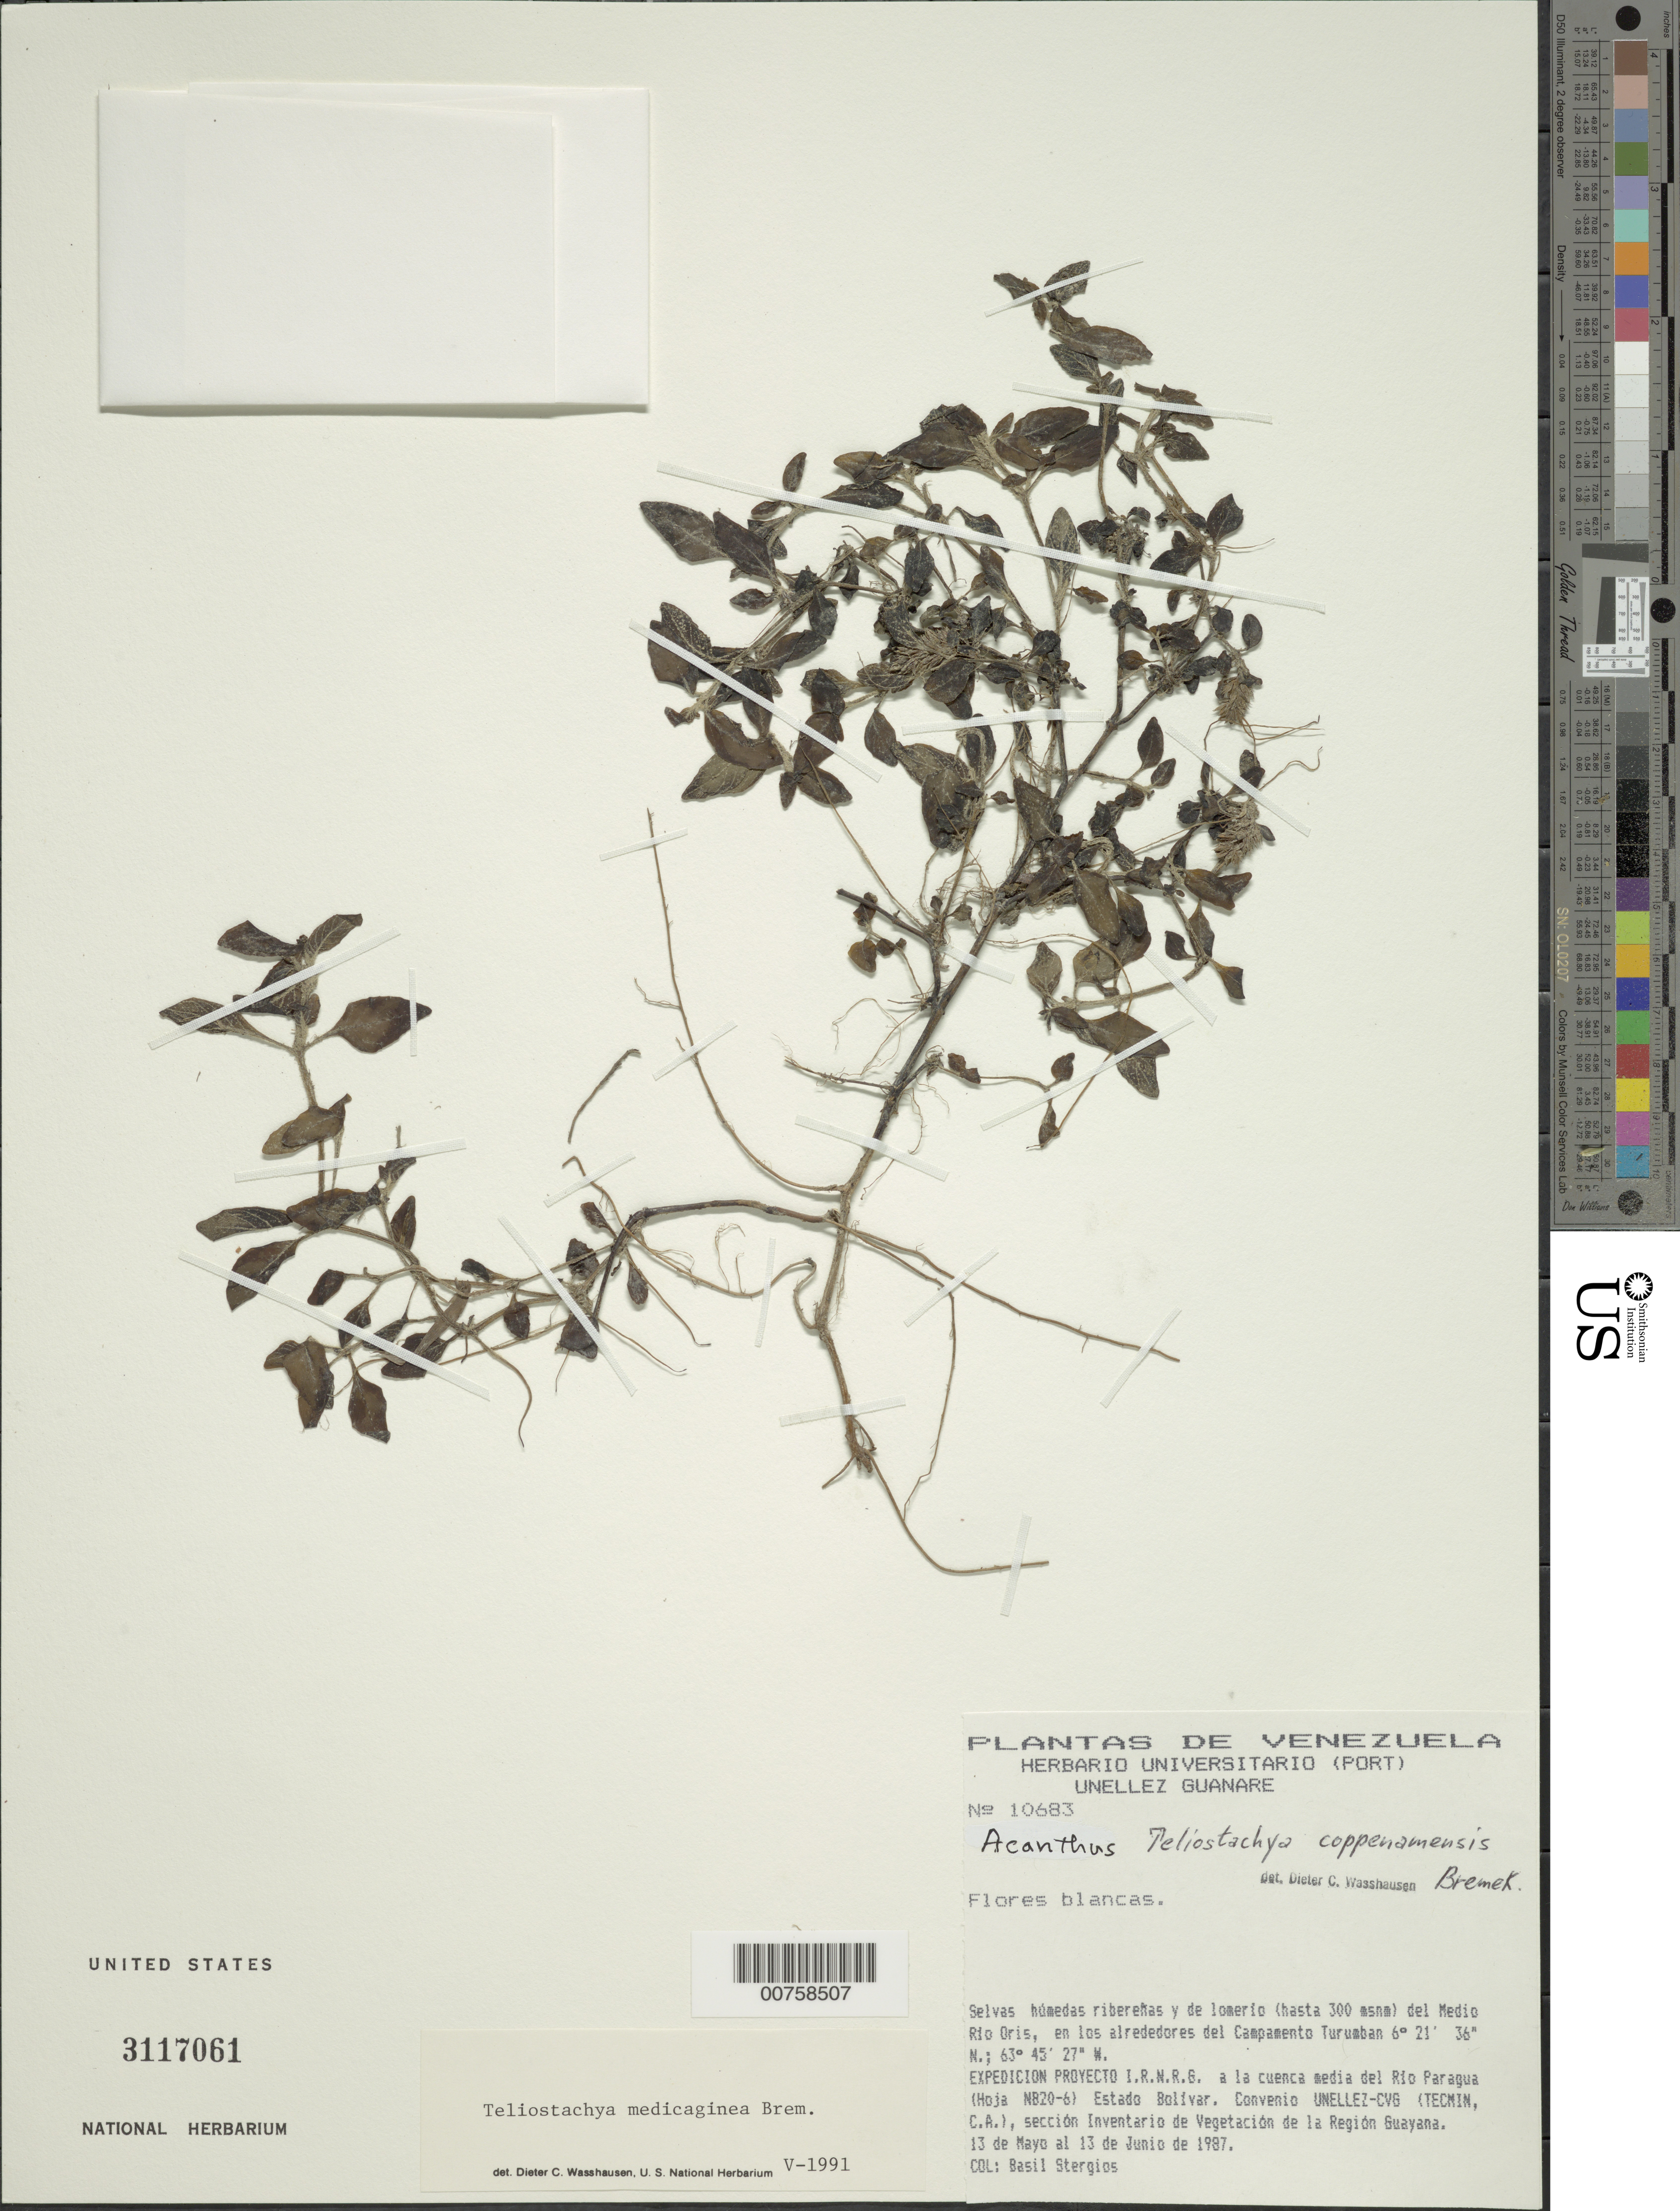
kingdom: Plantae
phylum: Tracheophyta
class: Magnoliopsida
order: Lamiales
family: Acanthaceae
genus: Teliostachya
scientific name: Teliostachya medicaginea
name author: Bremek.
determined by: Wasshausen, Dieter C., (BOT), Smithsonian Institution - National Museum of Natural History (UNITED STATES)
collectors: B. G. Stergios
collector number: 10683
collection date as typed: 13-May-87 to 13-Jun-87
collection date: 1987-05-13/1987-06-13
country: Venezuela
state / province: Bolívar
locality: Medio Río Oris, Campamento Turumban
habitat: Selvas húmedas riberenas y de lomerio del río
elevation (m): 300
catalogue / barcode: US 3117061